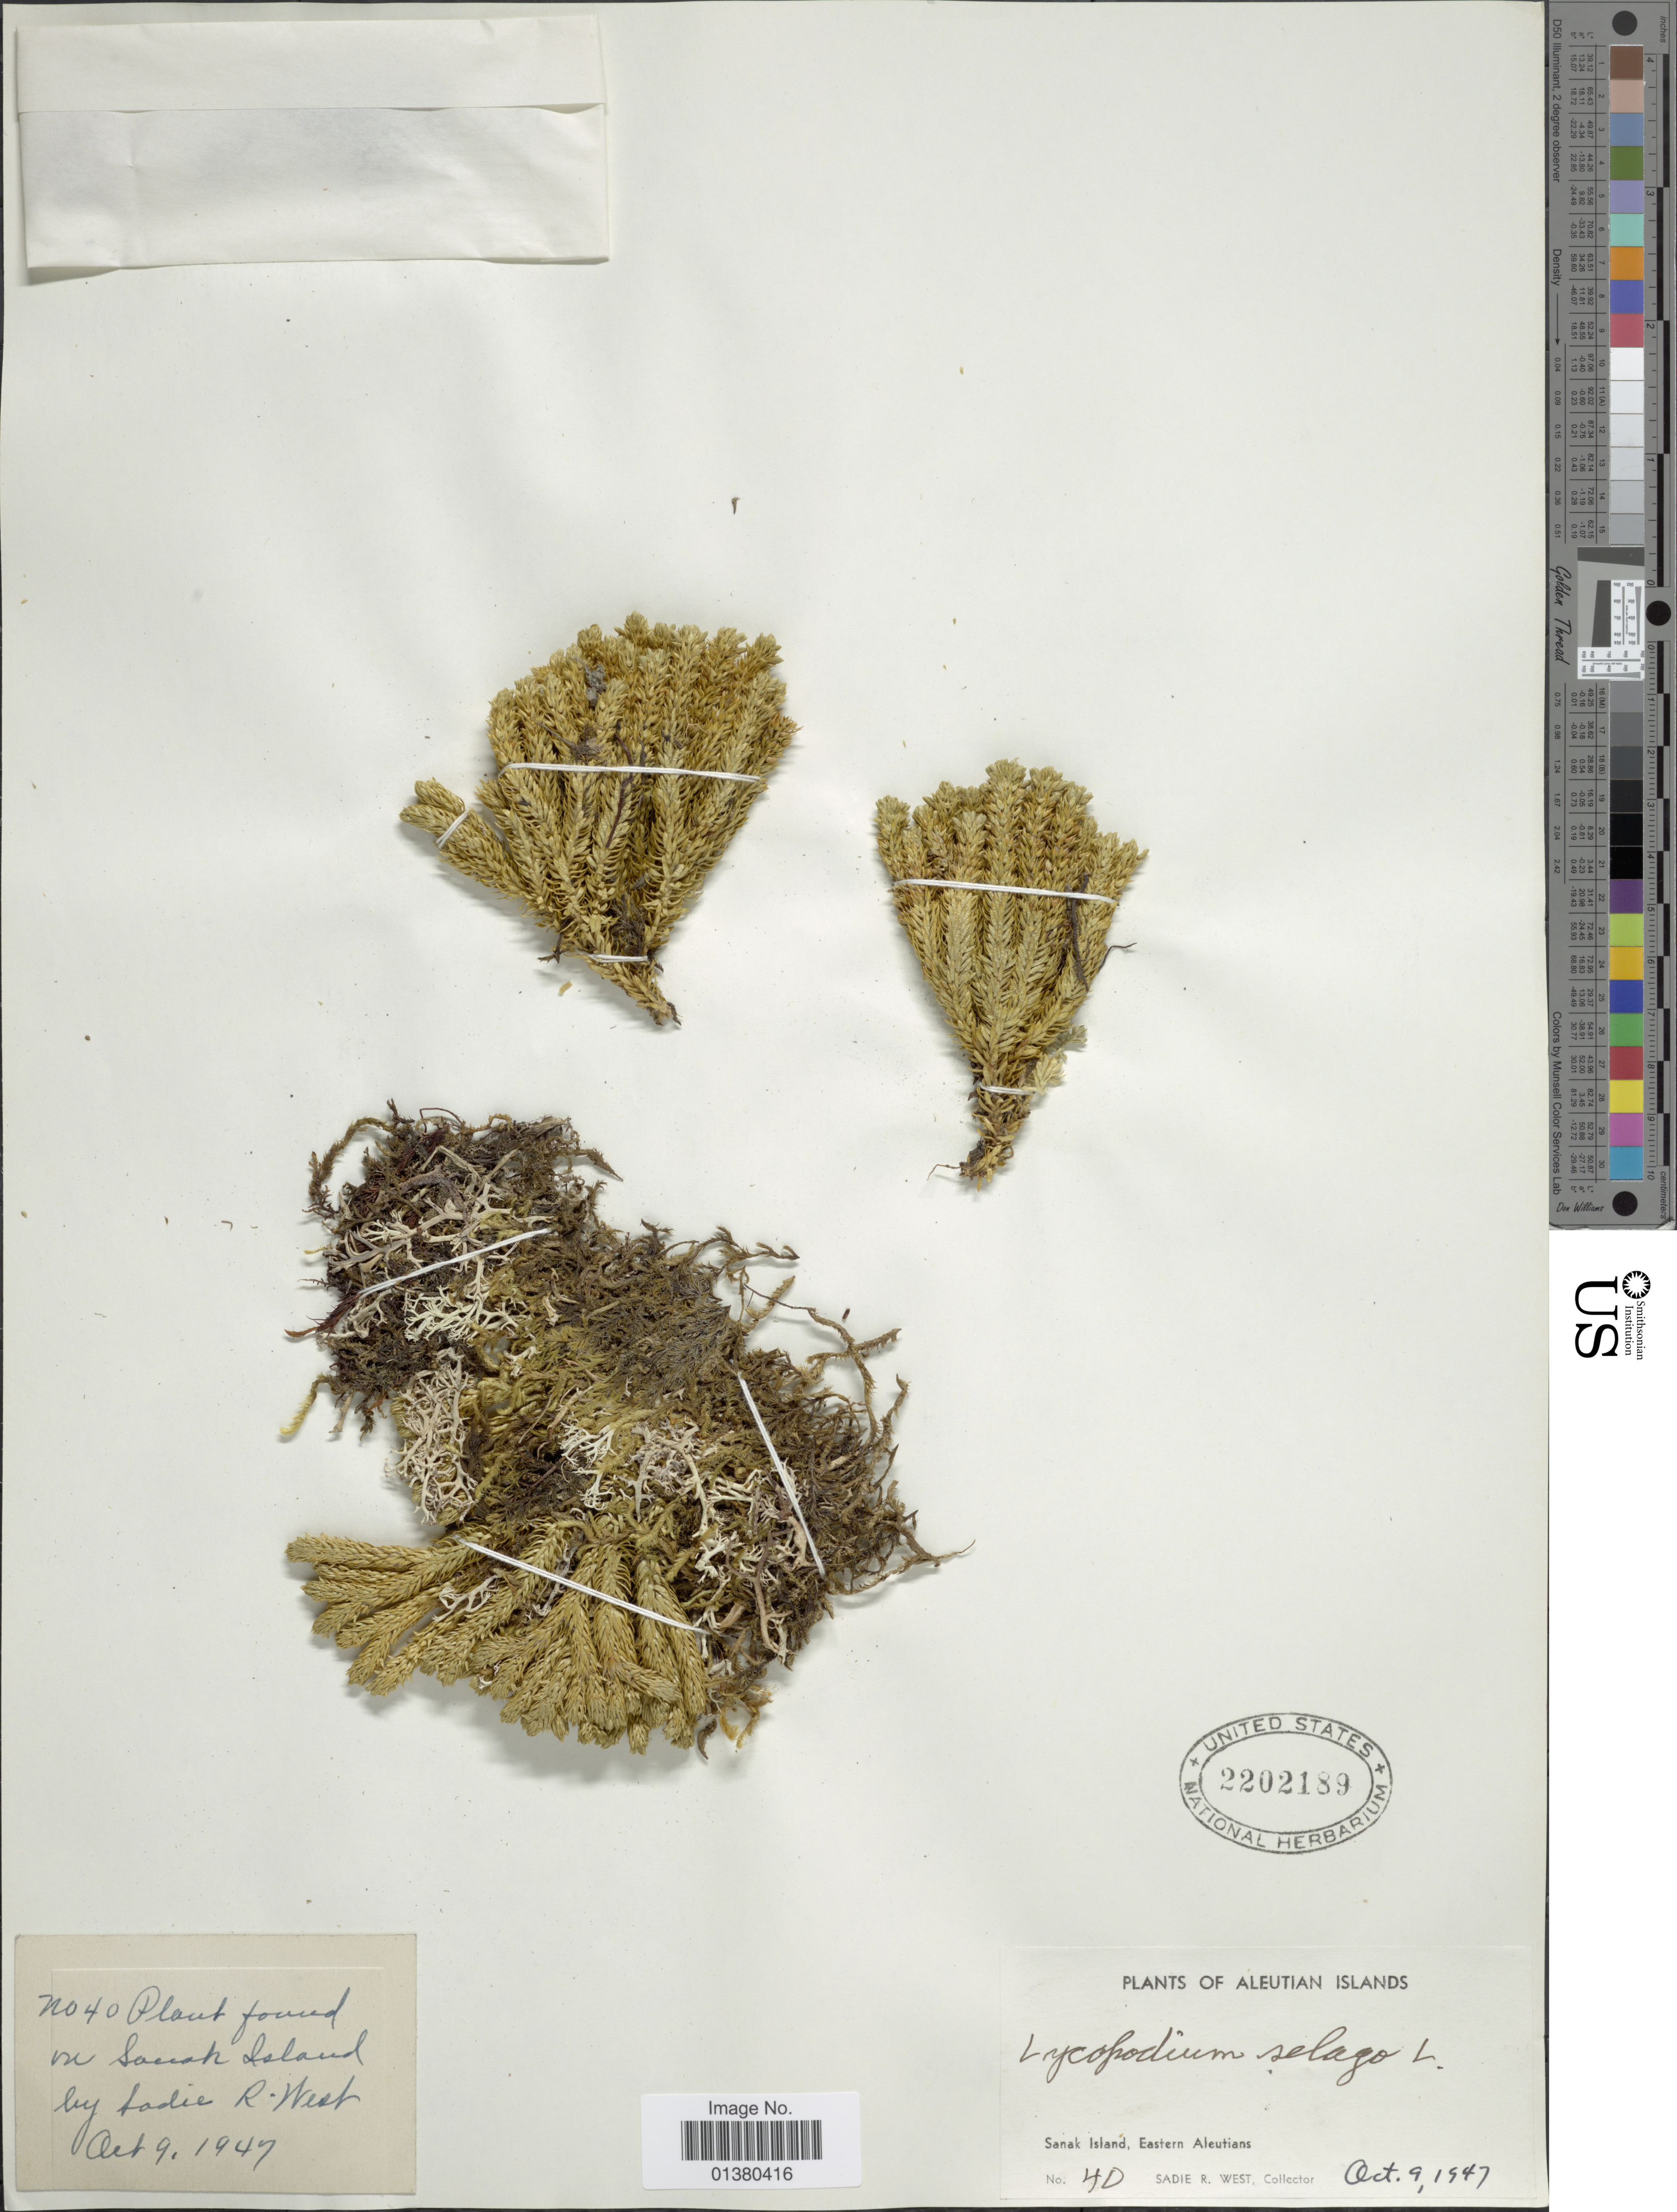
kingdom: Plantae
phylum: Tracheophyta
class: Lycopodiopsida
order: Lycopodiales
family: Lycopodiaceae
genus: Huperzia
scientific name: Huperzia selago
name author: (L.) Bernh. ex Schrank & Mart.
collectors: S. R. West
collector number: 40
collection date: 1947-10-09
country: United States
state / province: Alaska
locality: Aleutian Island, Sanak Island, Eastern Aleutians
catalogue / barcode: US 2202189